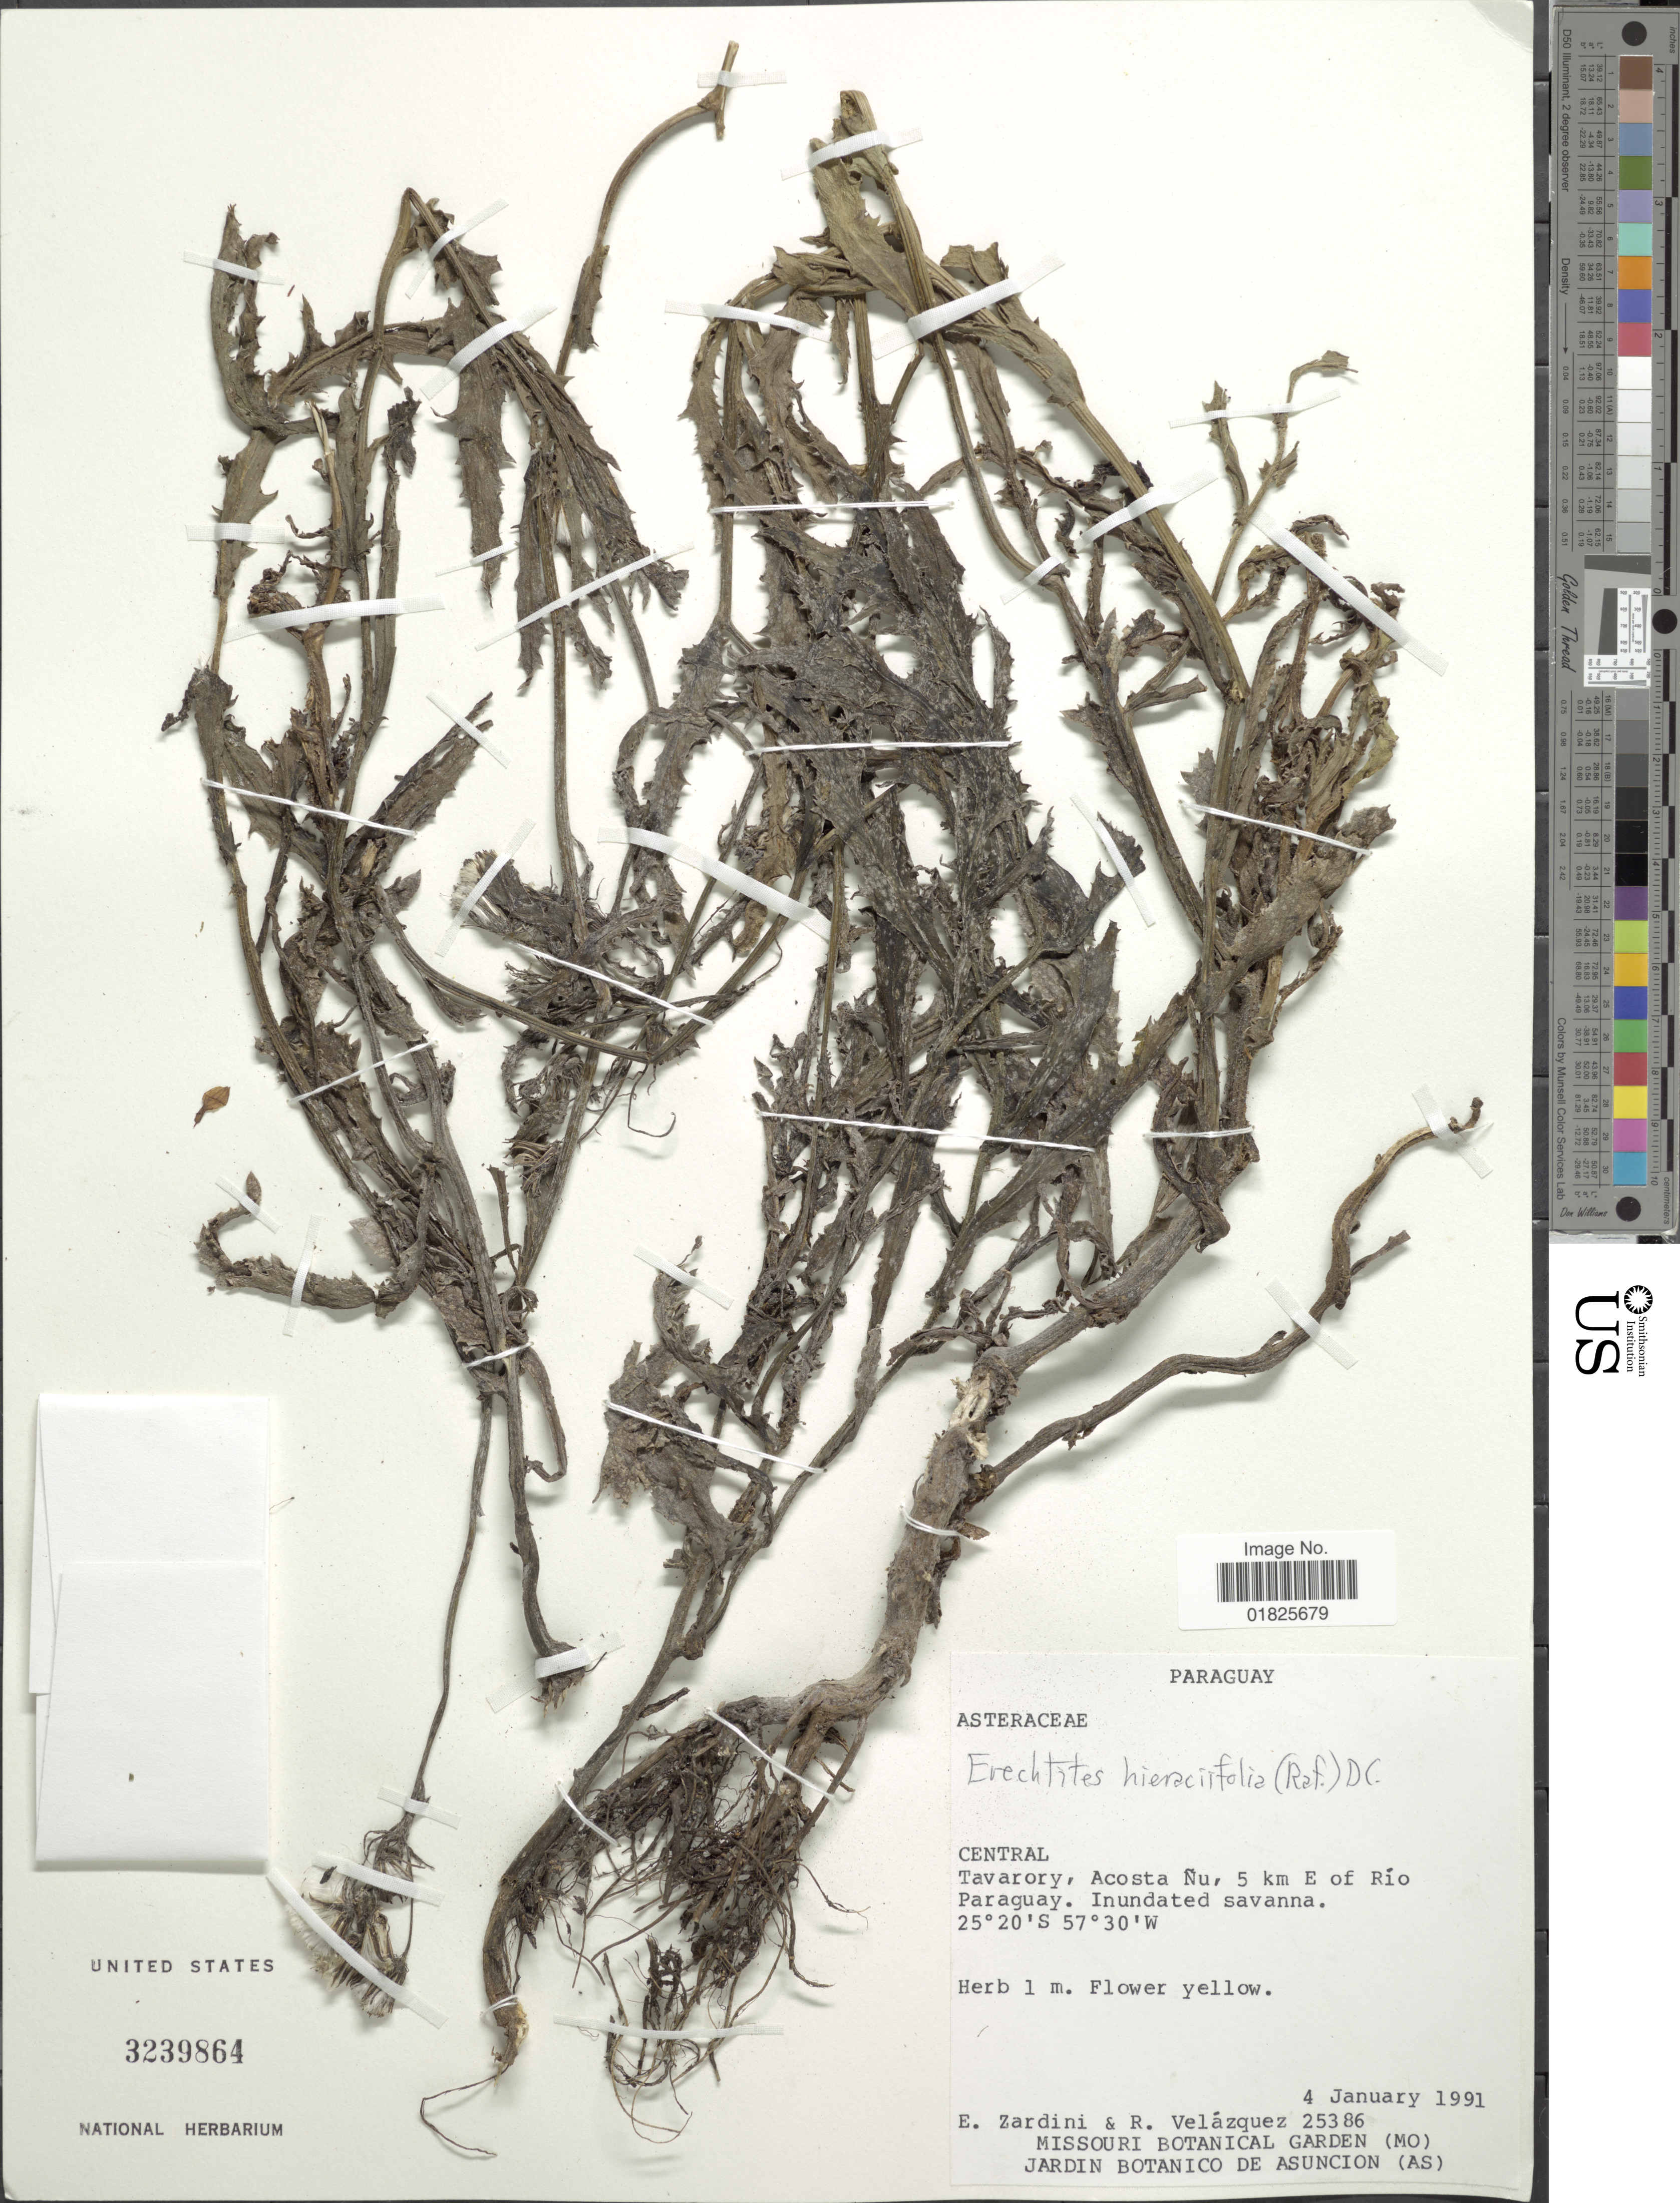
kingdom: Plantae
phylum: Tracheophyta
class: Magnoliopsida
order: Asterales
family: Asteraceae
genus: Erechtites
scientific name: Erechtites hieraciifolius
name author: (L.) Raf. ex DC.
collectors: E. M. Zardini & R. Velázquez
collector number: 25386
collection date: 1991-01-04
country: Paraguay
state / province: Central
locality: Tavarory, Acosta Nu, 5 km E of Rio Paraguay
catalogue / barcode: US 3239864